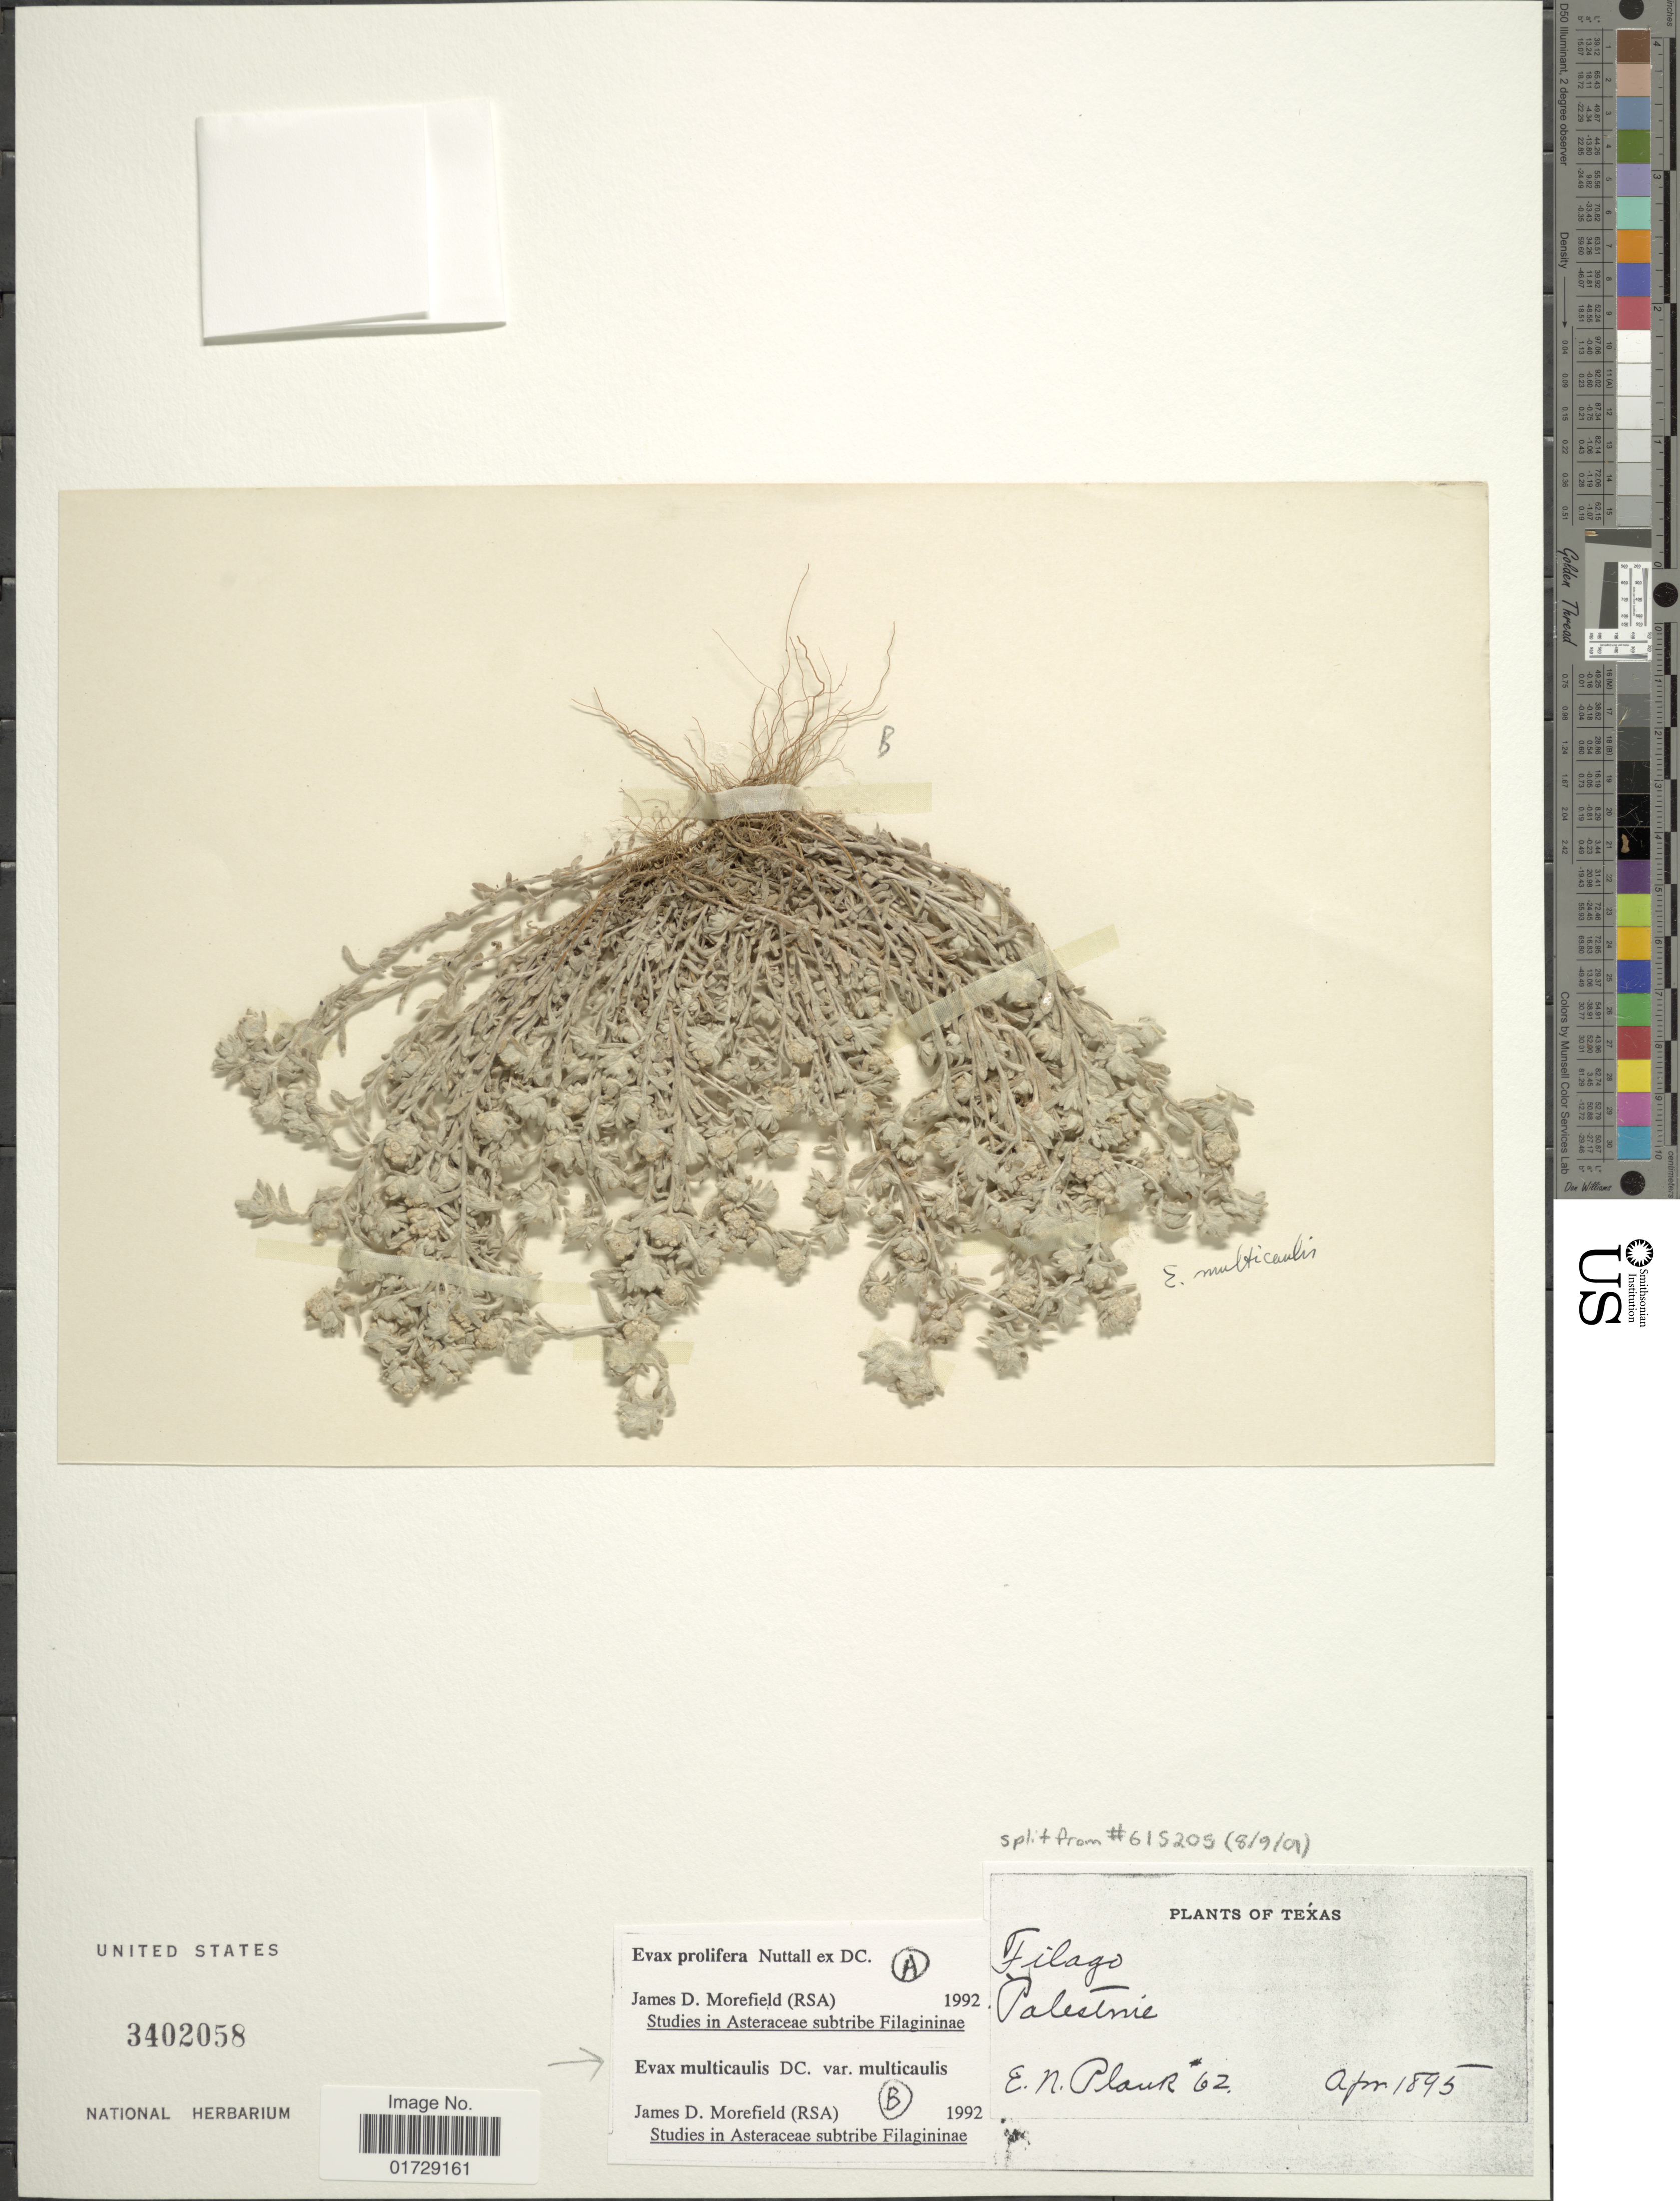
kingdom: Plantae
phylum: Tracheophyta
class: Magnoliopsida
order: Asterales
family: Asteraceae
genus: Evax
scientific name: Evax multicaulis var. multicaulis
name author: DC.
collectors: E. Plaur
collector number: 62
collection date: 1895-04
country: United States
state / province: Texas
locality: Palestine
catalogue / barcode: US 3402058